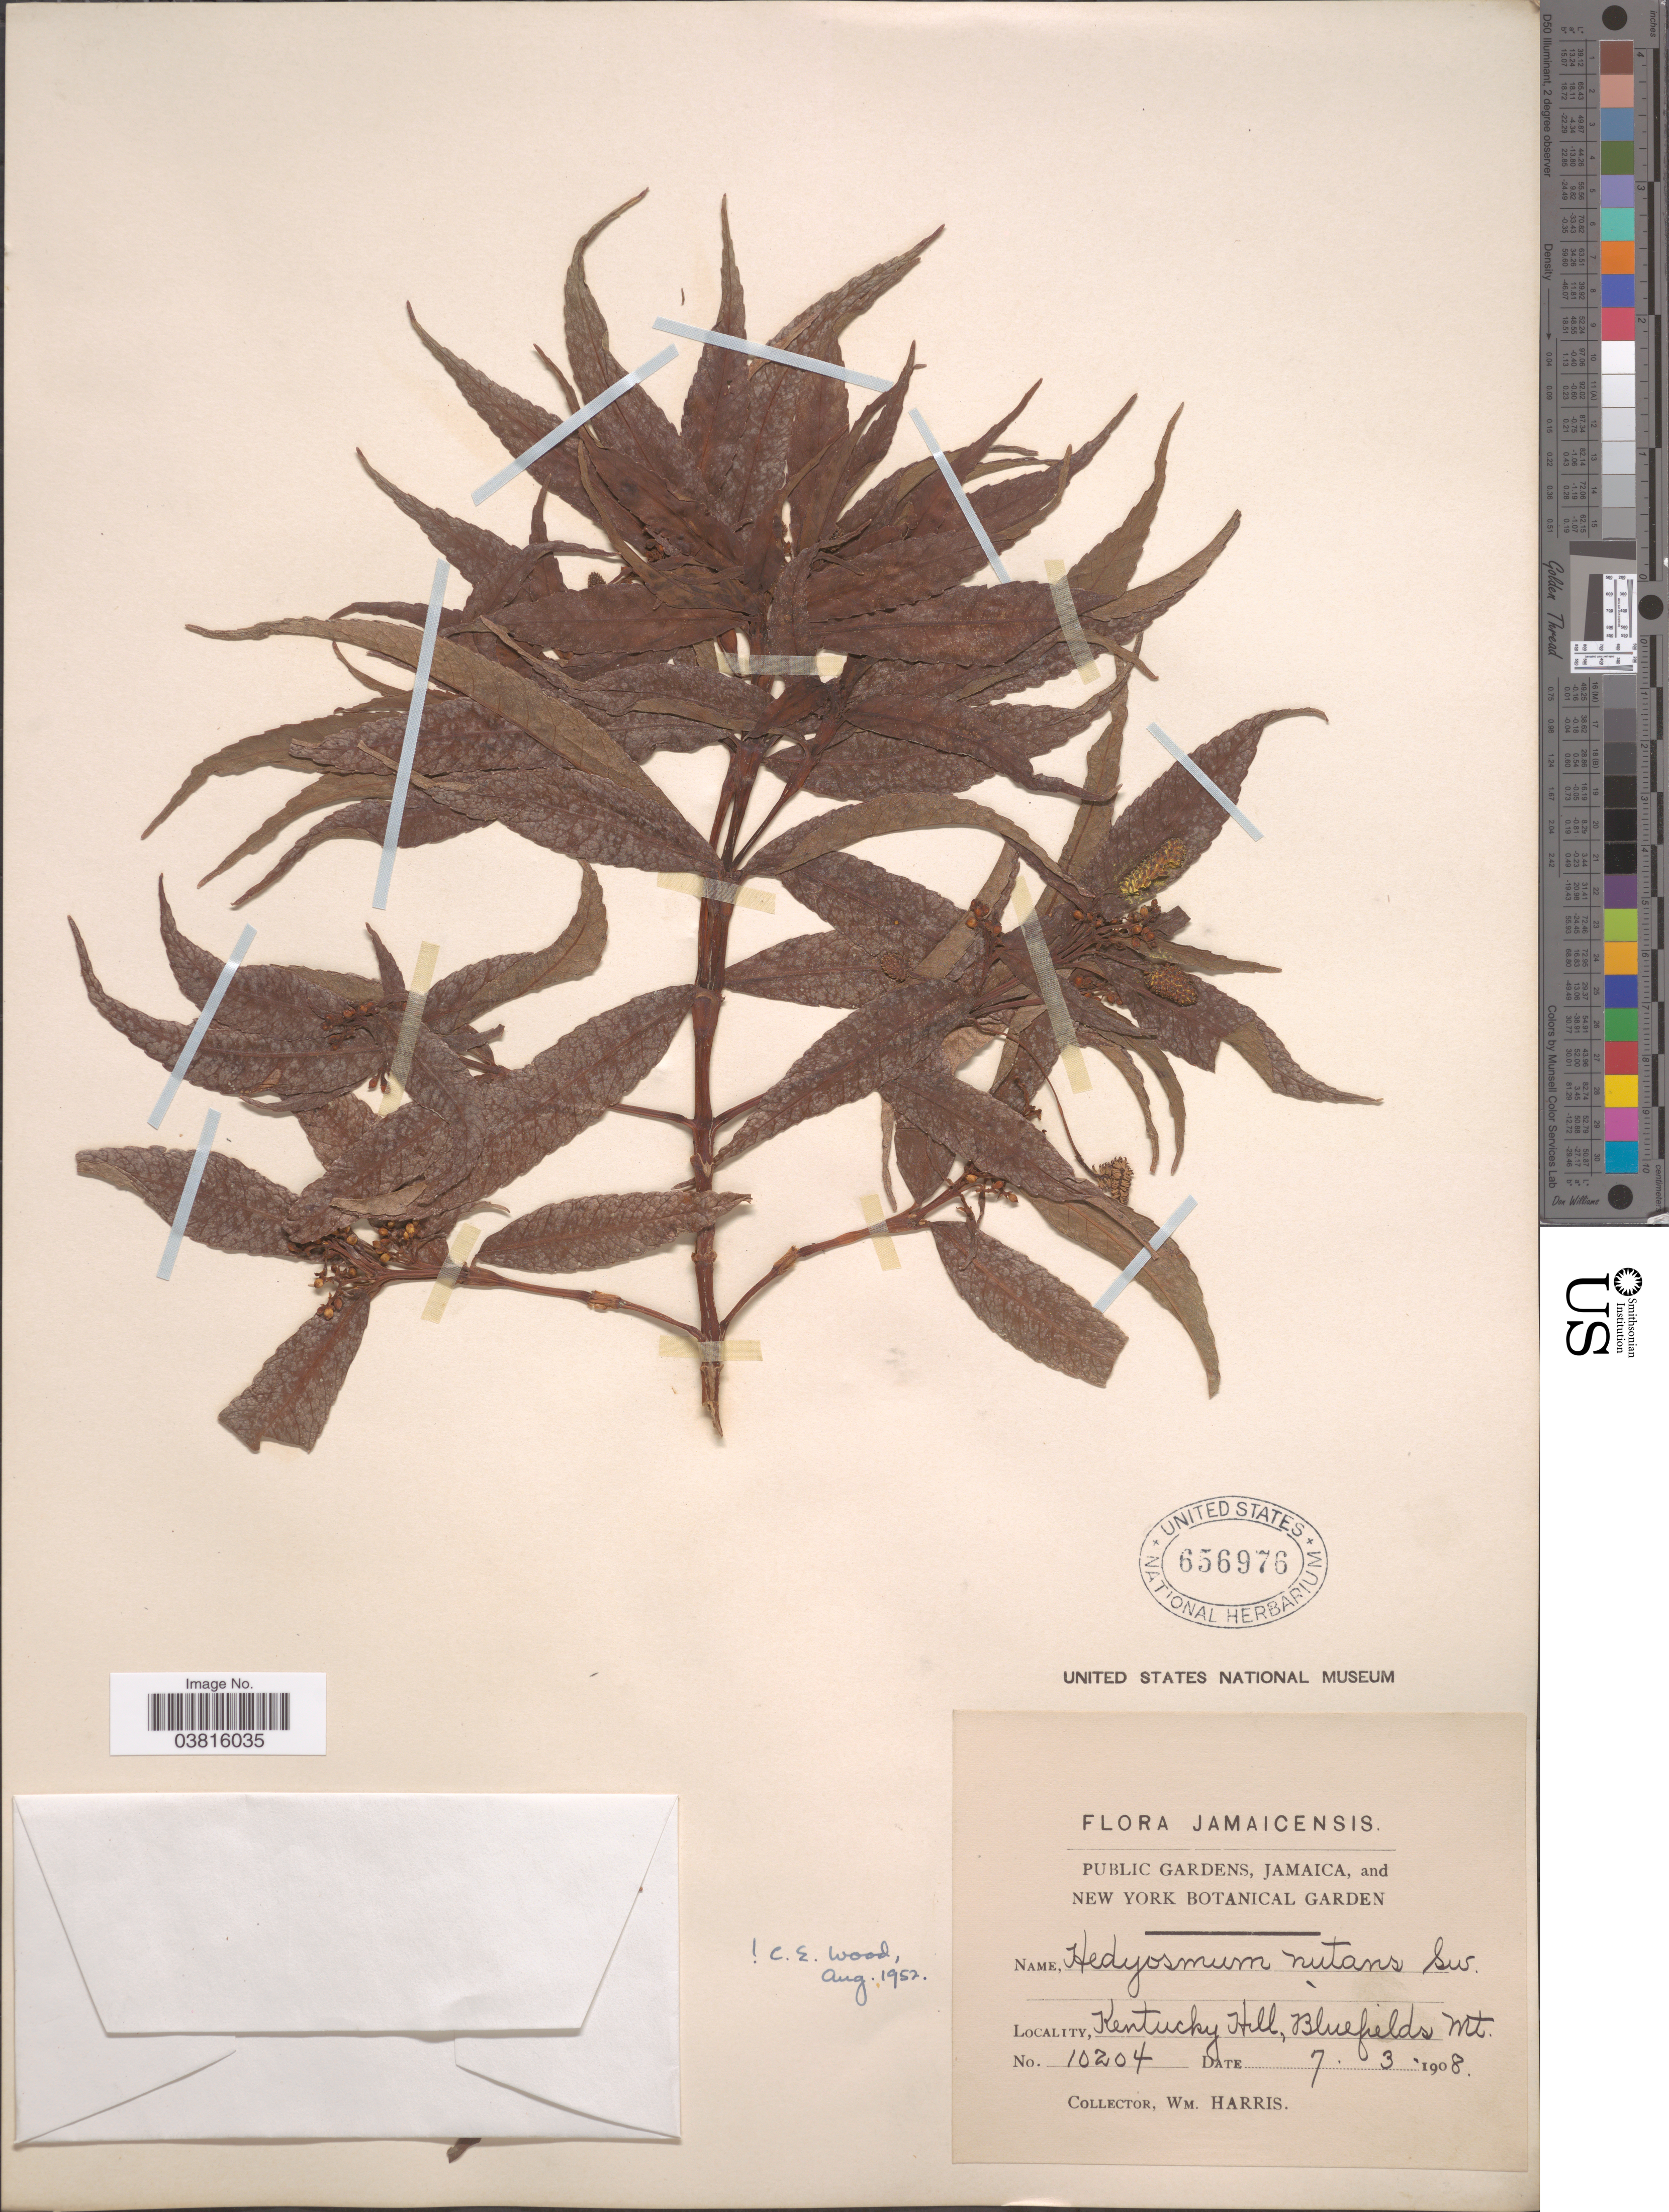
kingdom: Plantae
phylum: Tracheophyta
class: Magnoliopsida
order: Chloranthales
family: Chloranthaceae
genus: Hedyosmum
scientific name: Hedyosmum nutans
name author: Sw.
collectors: W. H. Harris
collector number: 10204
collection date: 1908-03-07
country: Jamaica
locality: Kentucky Hill, Bluefields Mt.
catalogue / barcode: US 656976